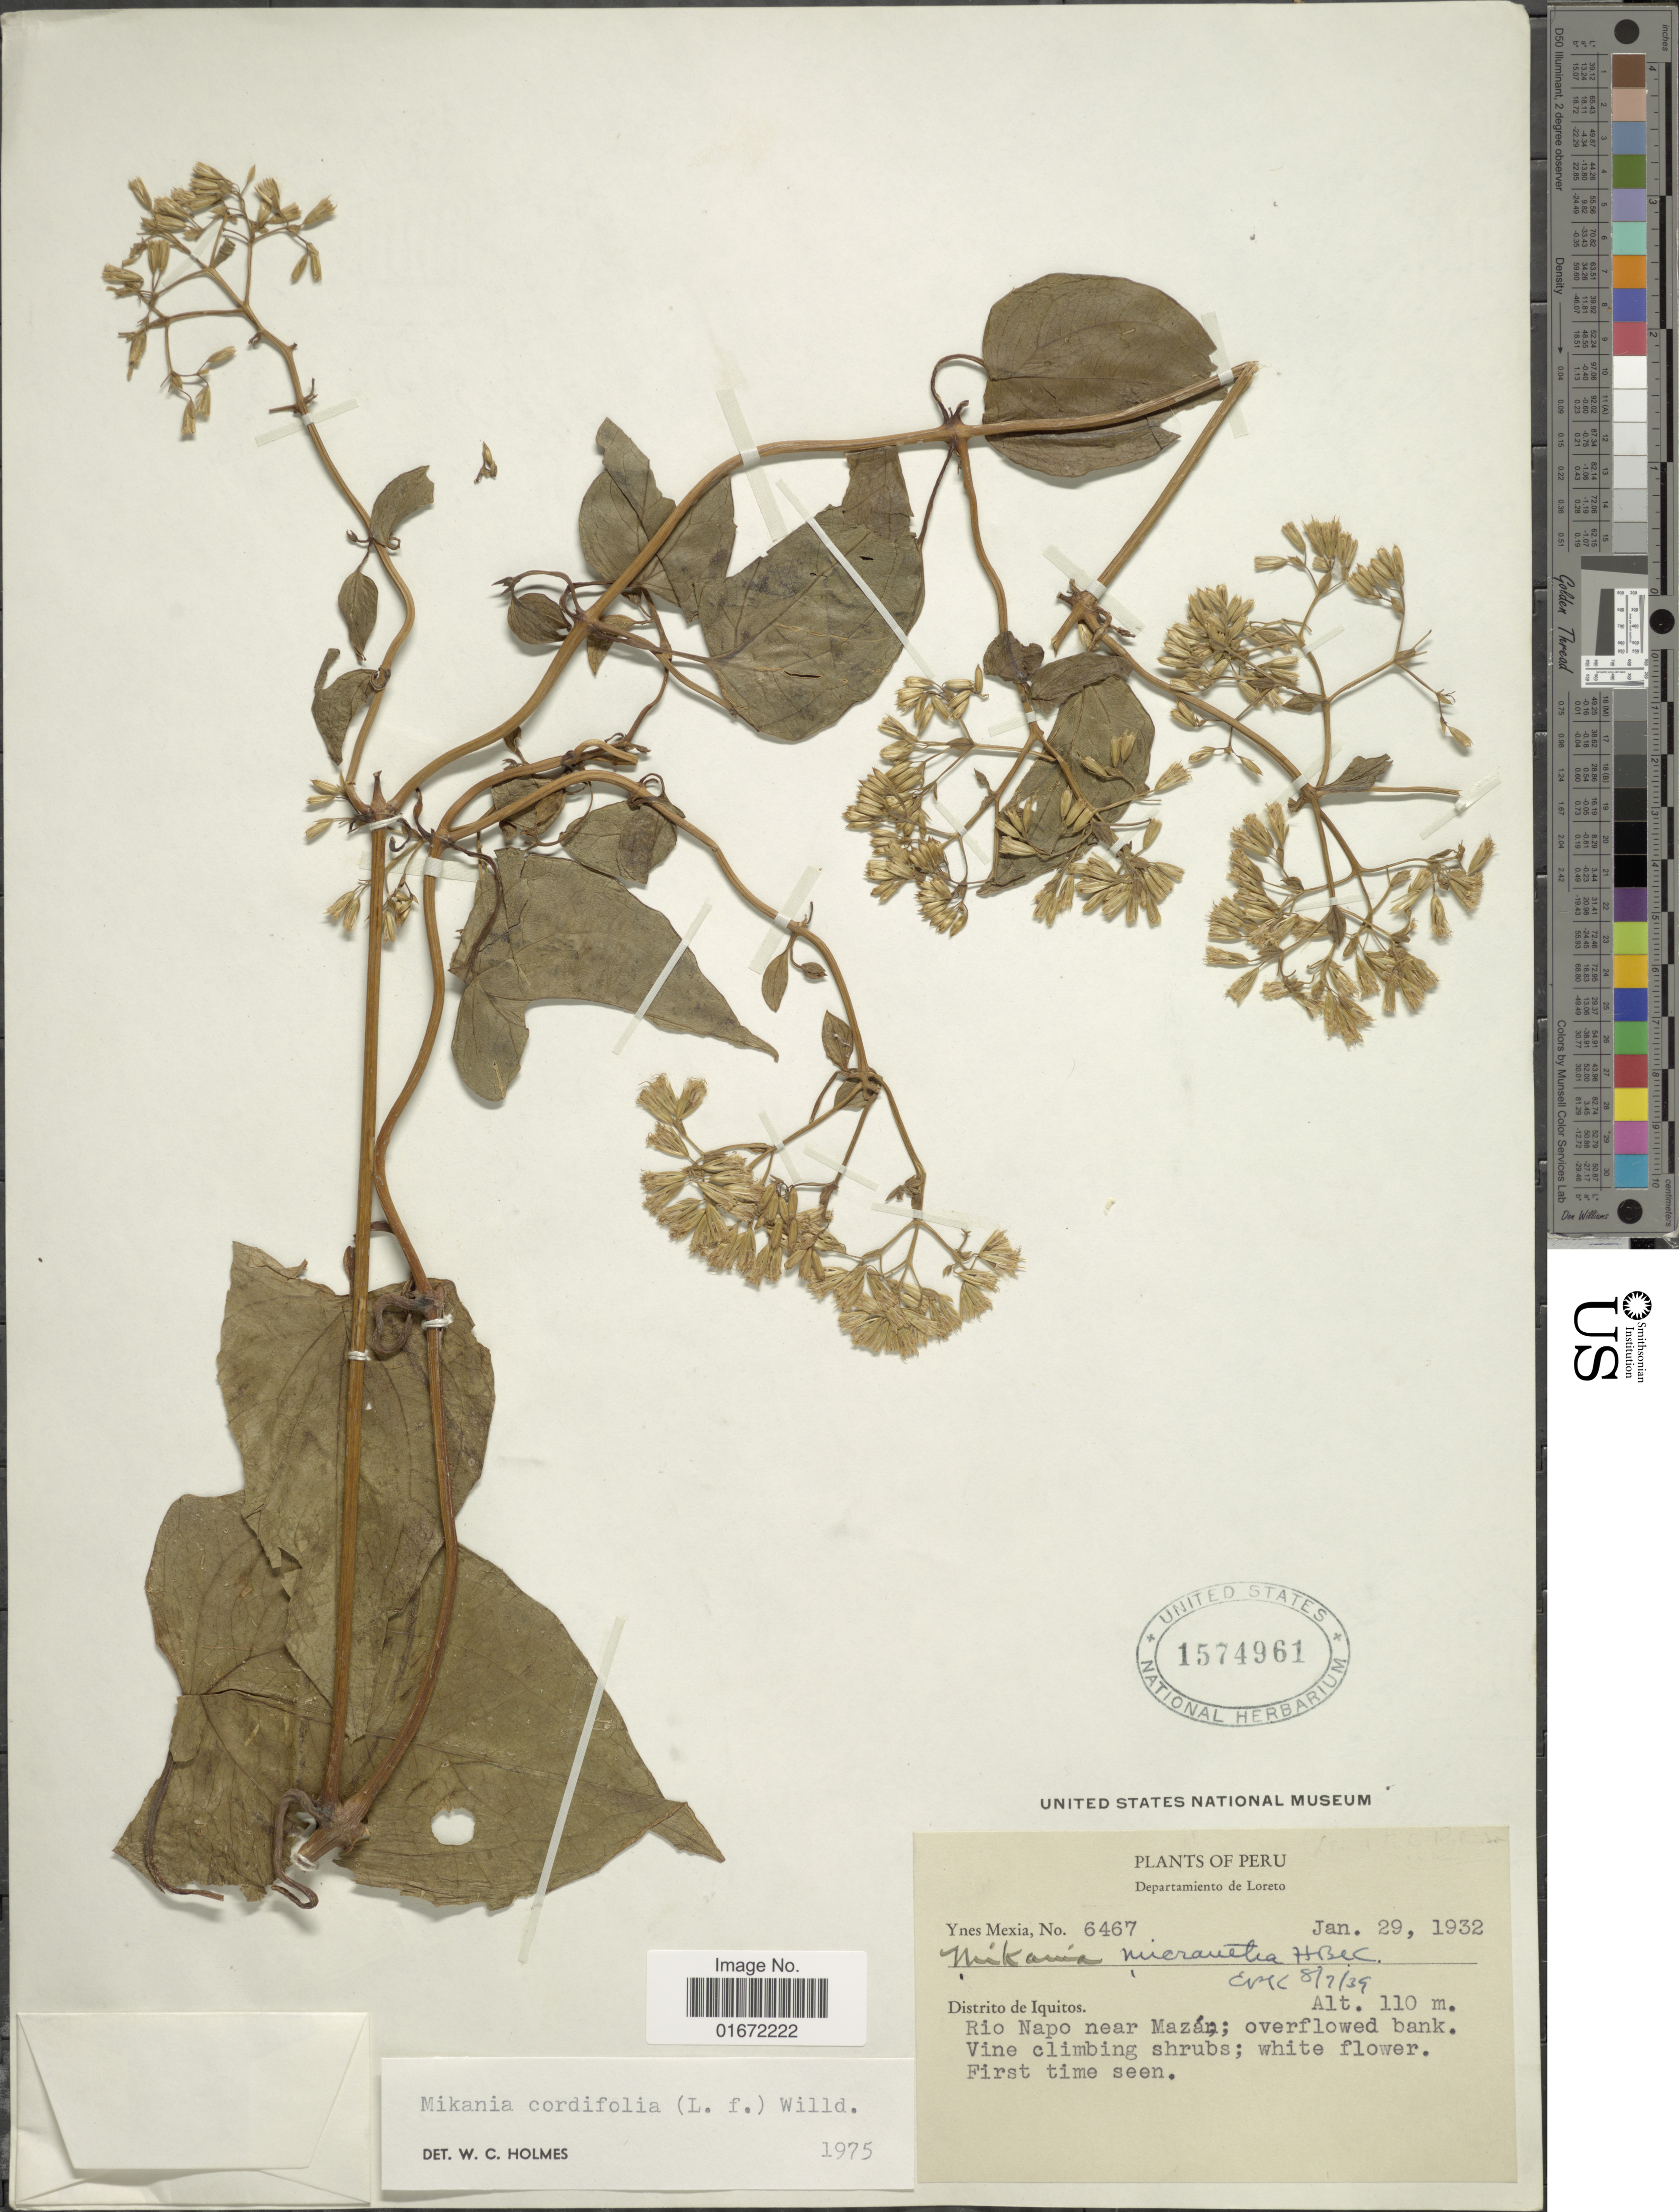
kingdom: Plantae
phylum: Tracheophyta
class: Magnoliopsida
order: Asterales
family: Asteraceae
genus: Mikania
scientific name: Mikania cordifolia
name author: Kunth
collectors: Y. Mexia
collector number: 6467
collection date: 1932-01-29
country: Peru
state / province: Loreto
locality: Departamiento de Loreto. Distrito de Iquitos. Rio Napo near Mazán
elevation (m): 110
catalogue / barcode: US 1574961